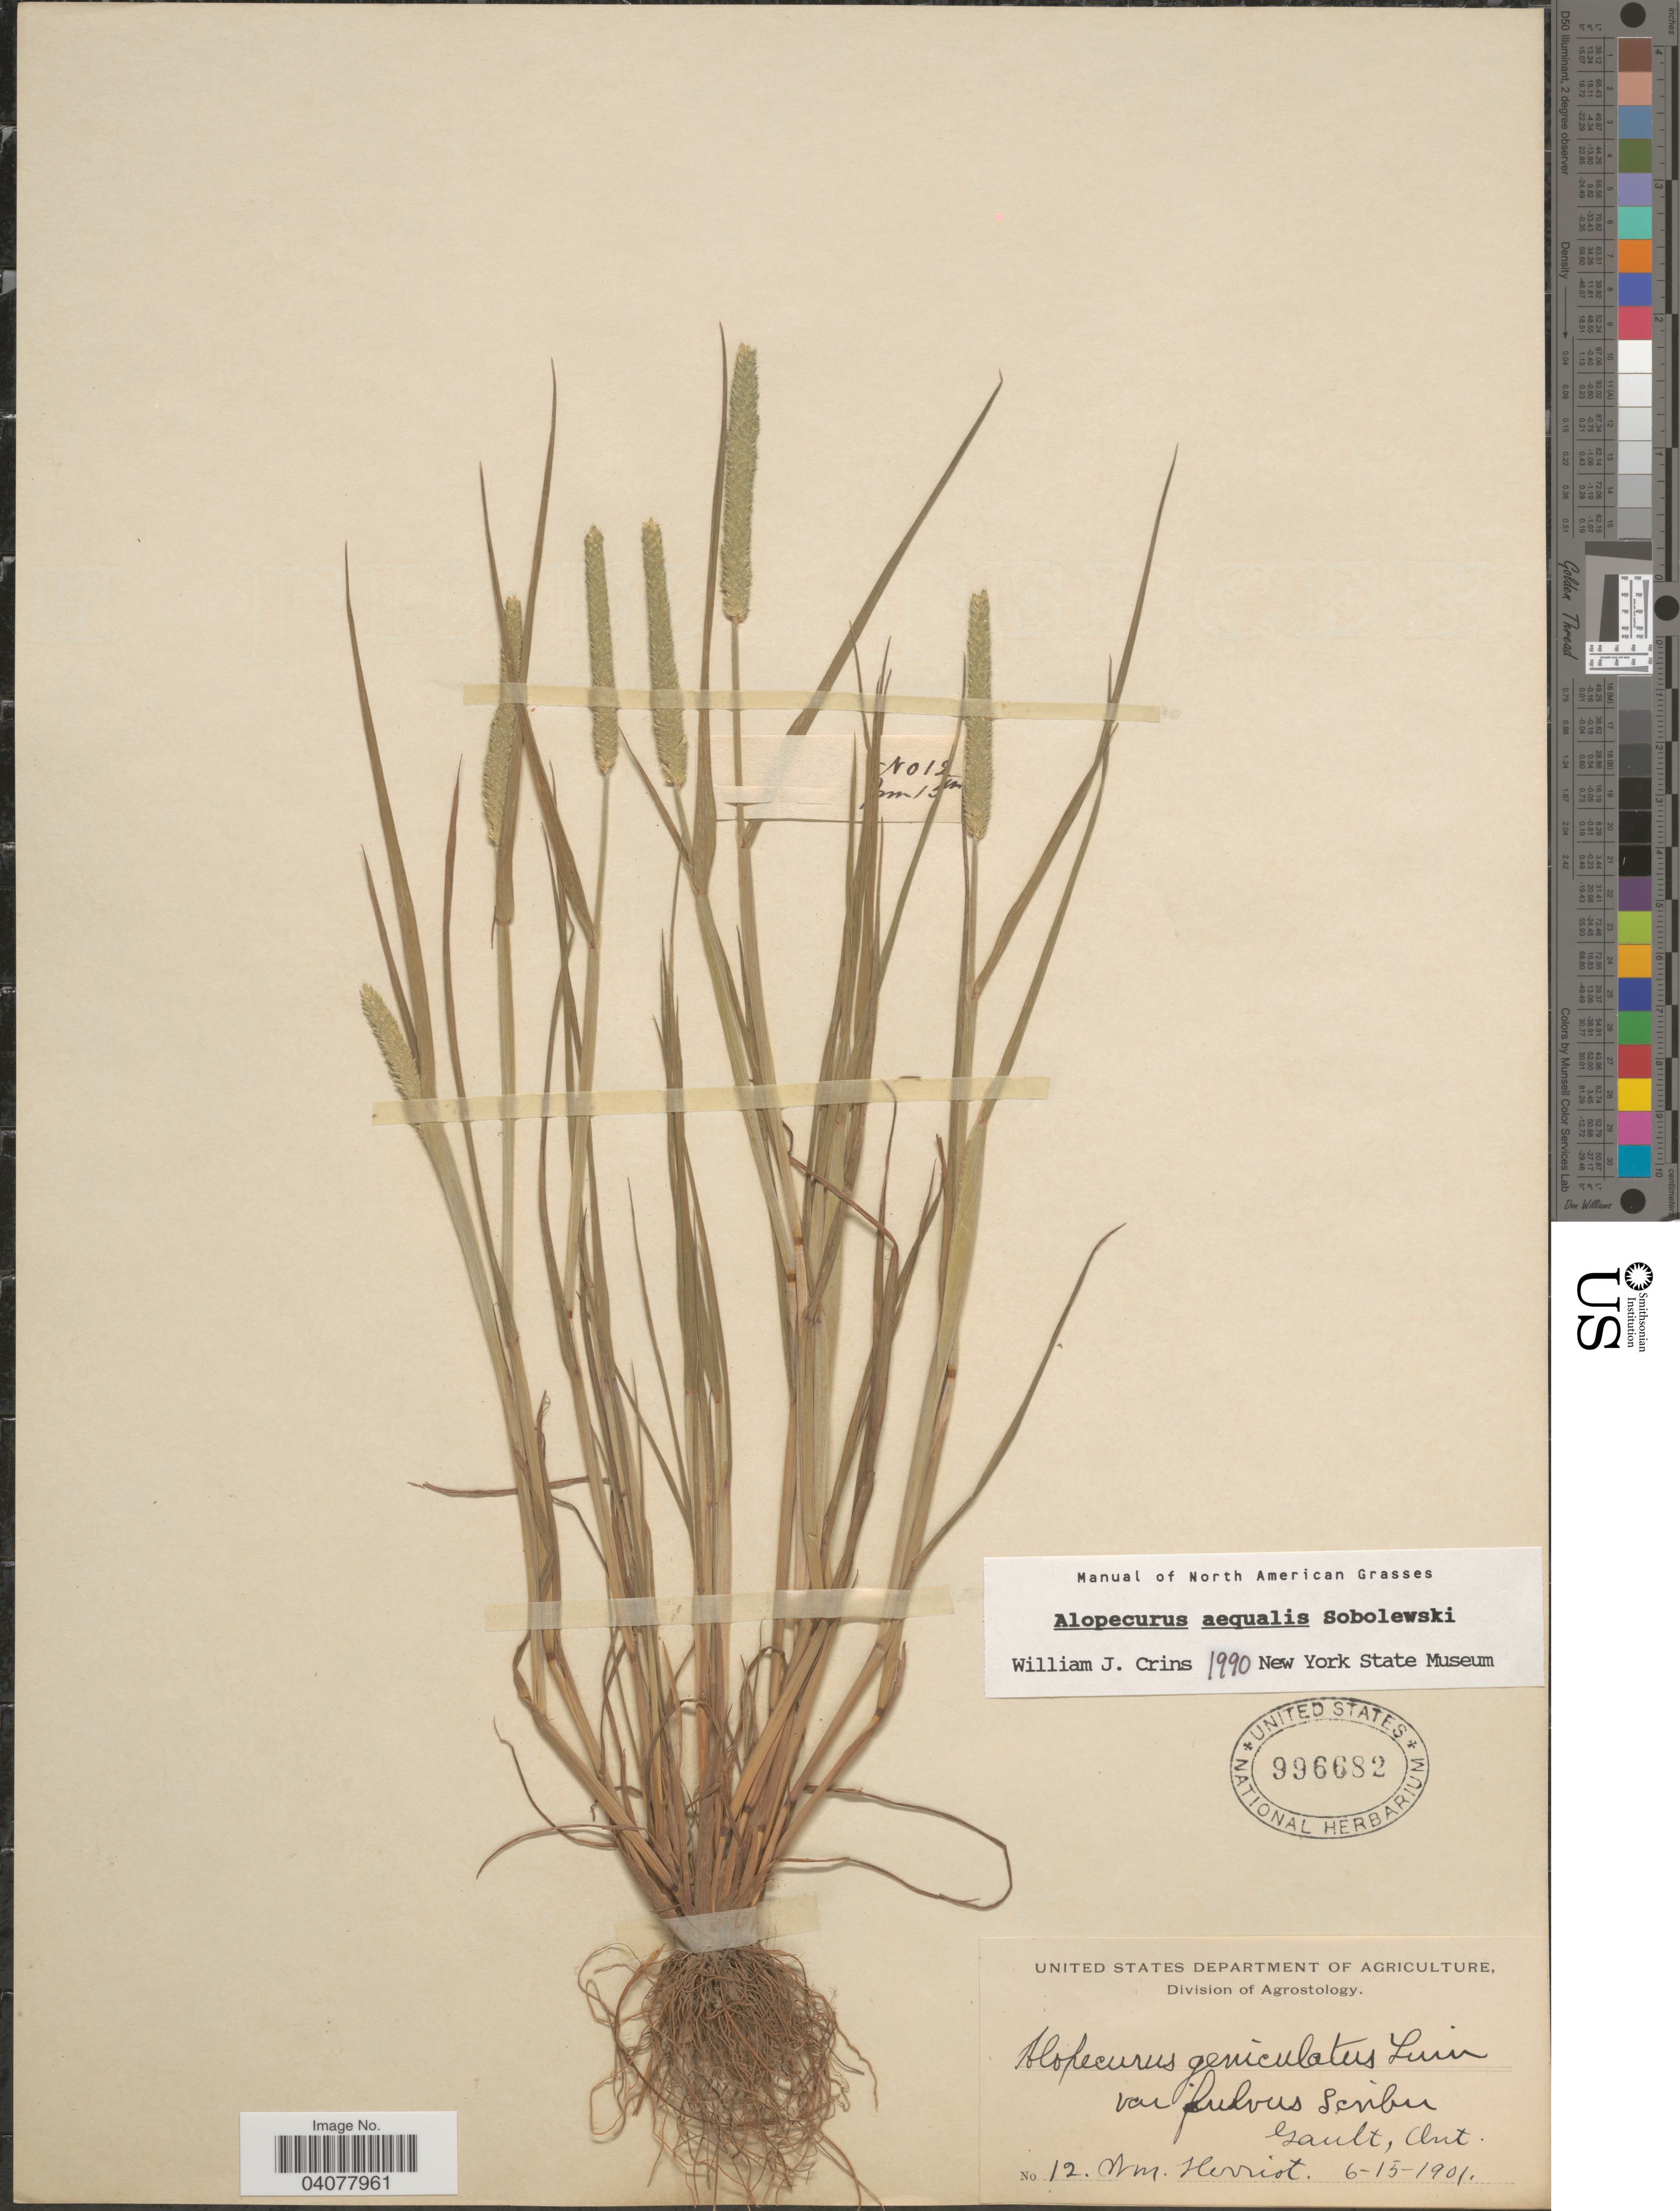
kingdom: Plantae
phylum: Tracheophyta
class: Liliopsida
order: Poales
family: Poaceae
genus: Alopecurus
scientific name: Alopecurus aequalis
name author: Sobol.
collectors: W. Herriot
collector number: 12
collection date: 1901-06-15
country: Canada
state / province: Ontario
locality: Gault.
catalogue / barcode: US 996682